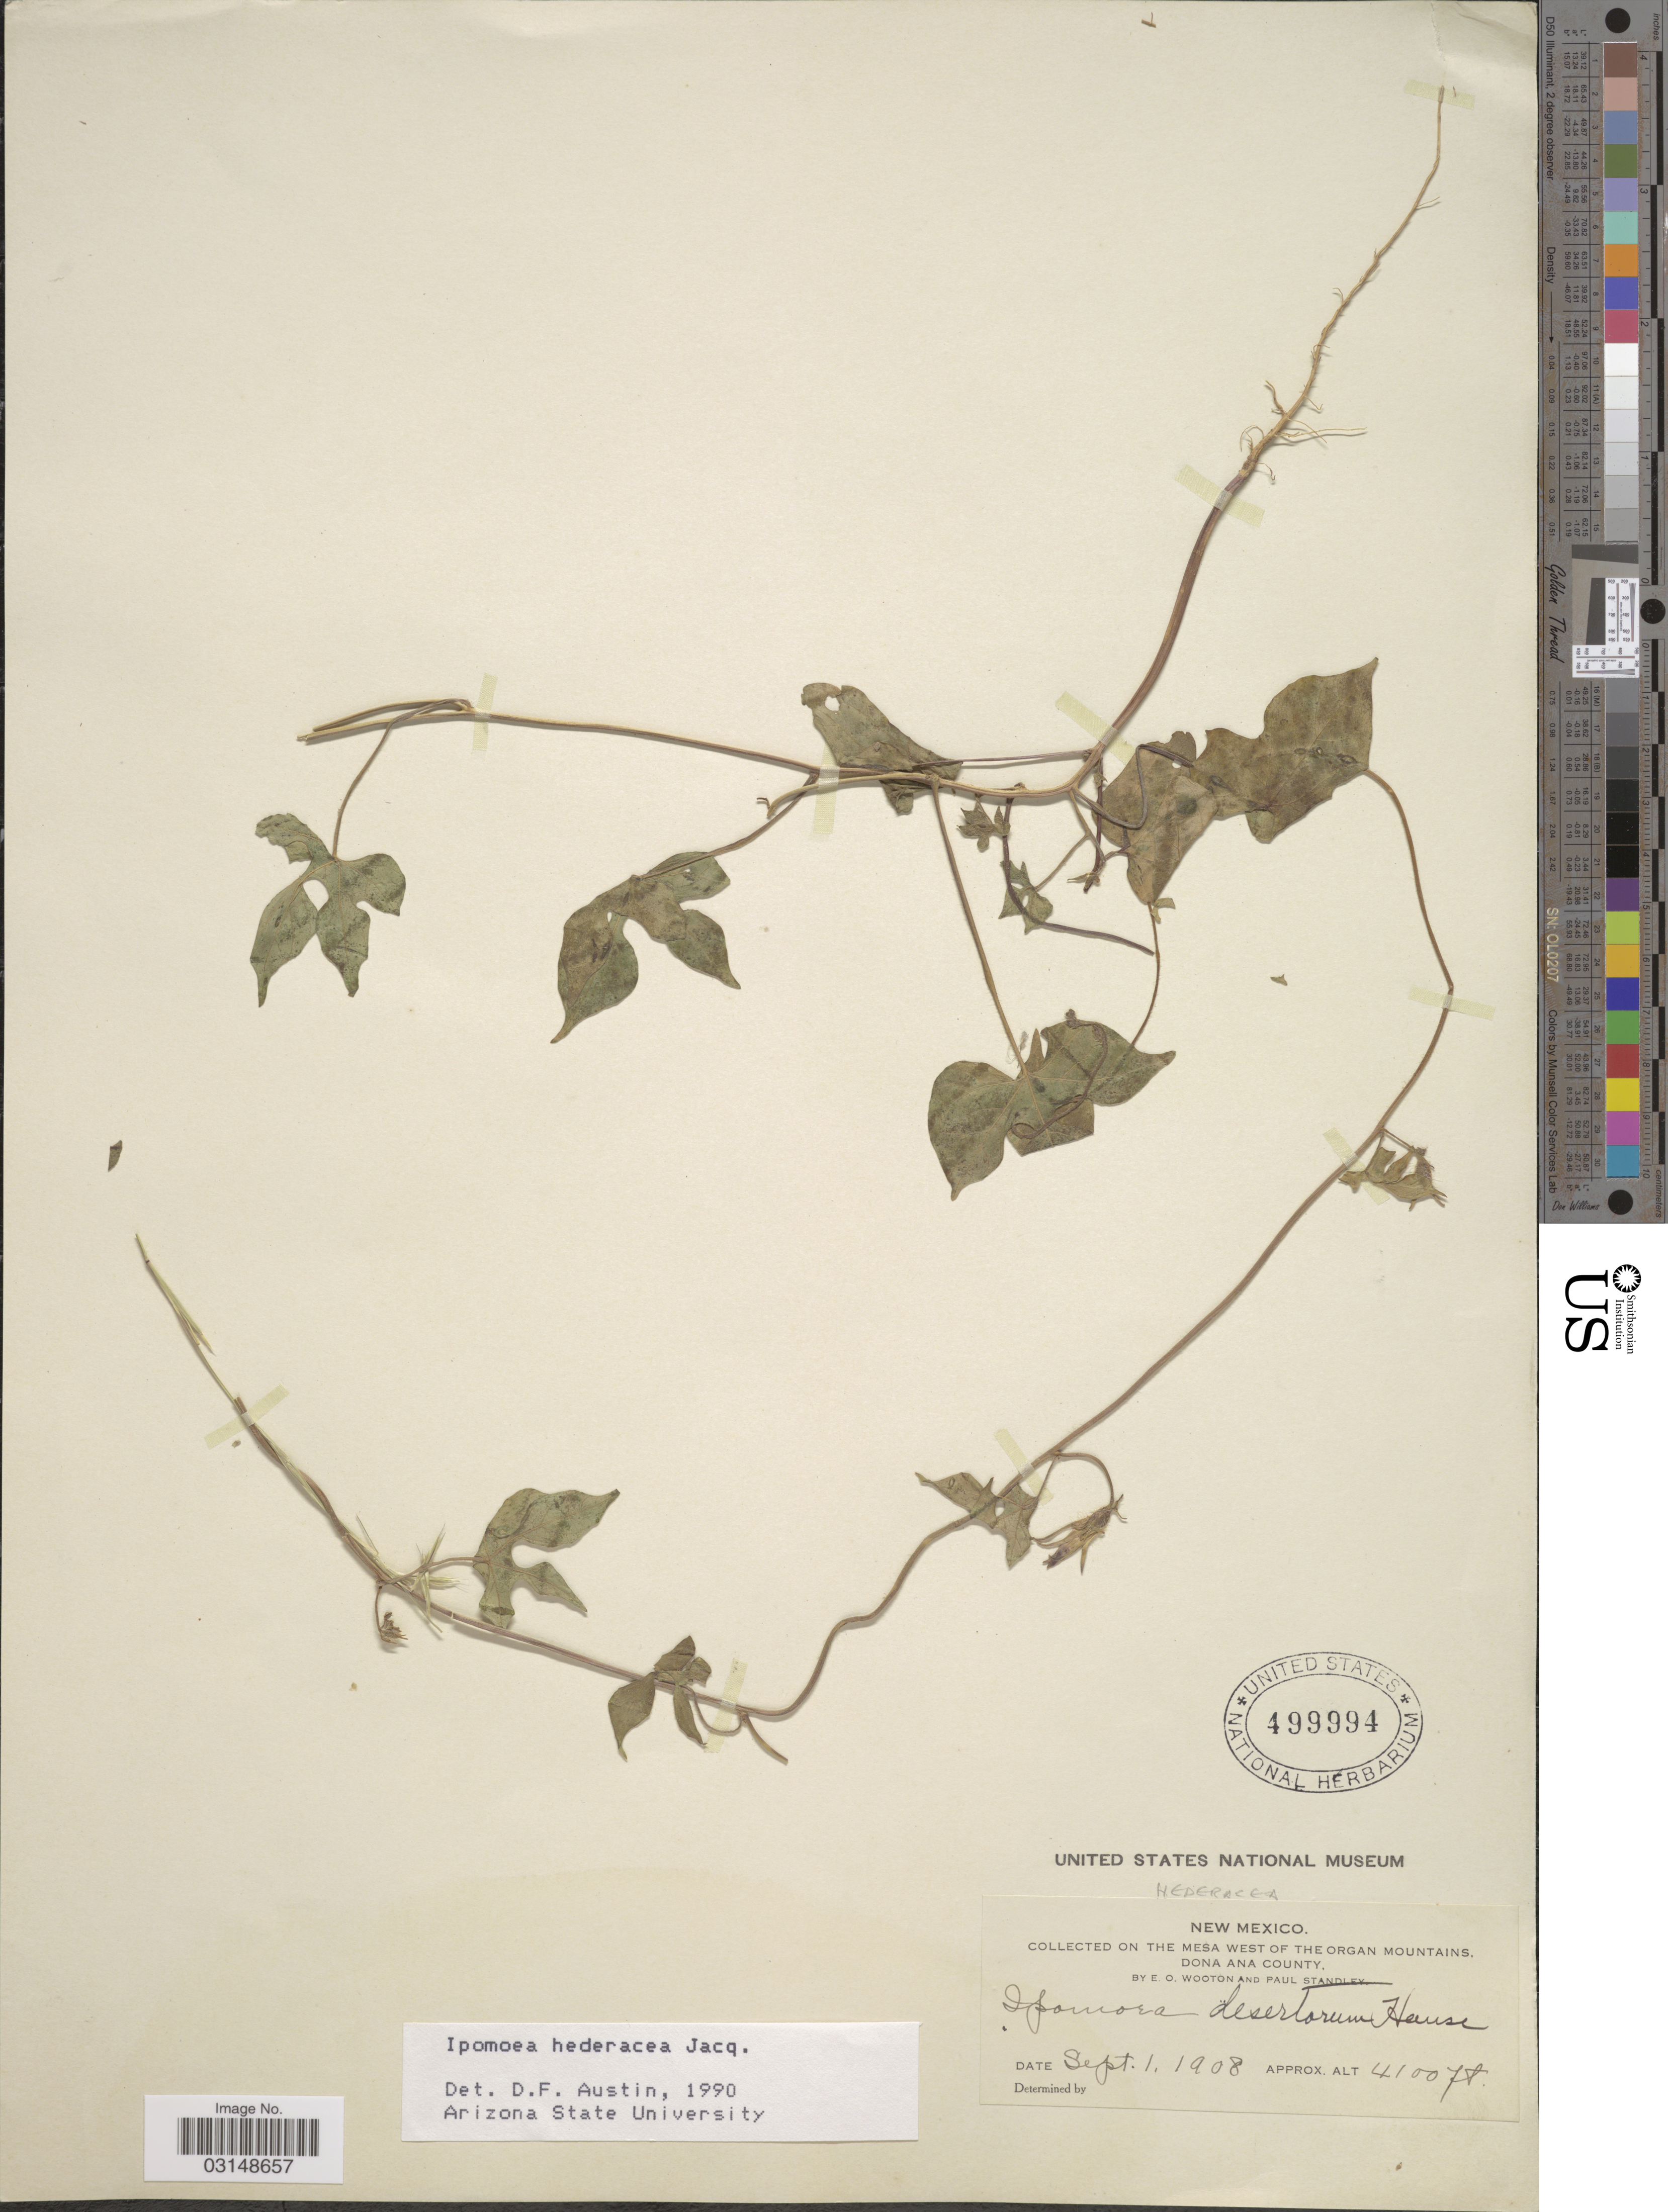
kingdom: Plantae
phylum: Tracheophyta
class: Magnoliopsida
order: Solanales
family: Convolvulaceae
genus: Ipomoea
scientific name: Ipomoea hederacea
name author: Jacq.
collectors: E. O. Wooton & P. C. Standley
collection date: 1908-09-01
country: United States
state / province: New Mexico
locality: On The Mesa West of The Organ Mountains, Dona Ana County.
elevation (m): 1250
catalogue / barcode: US 499994